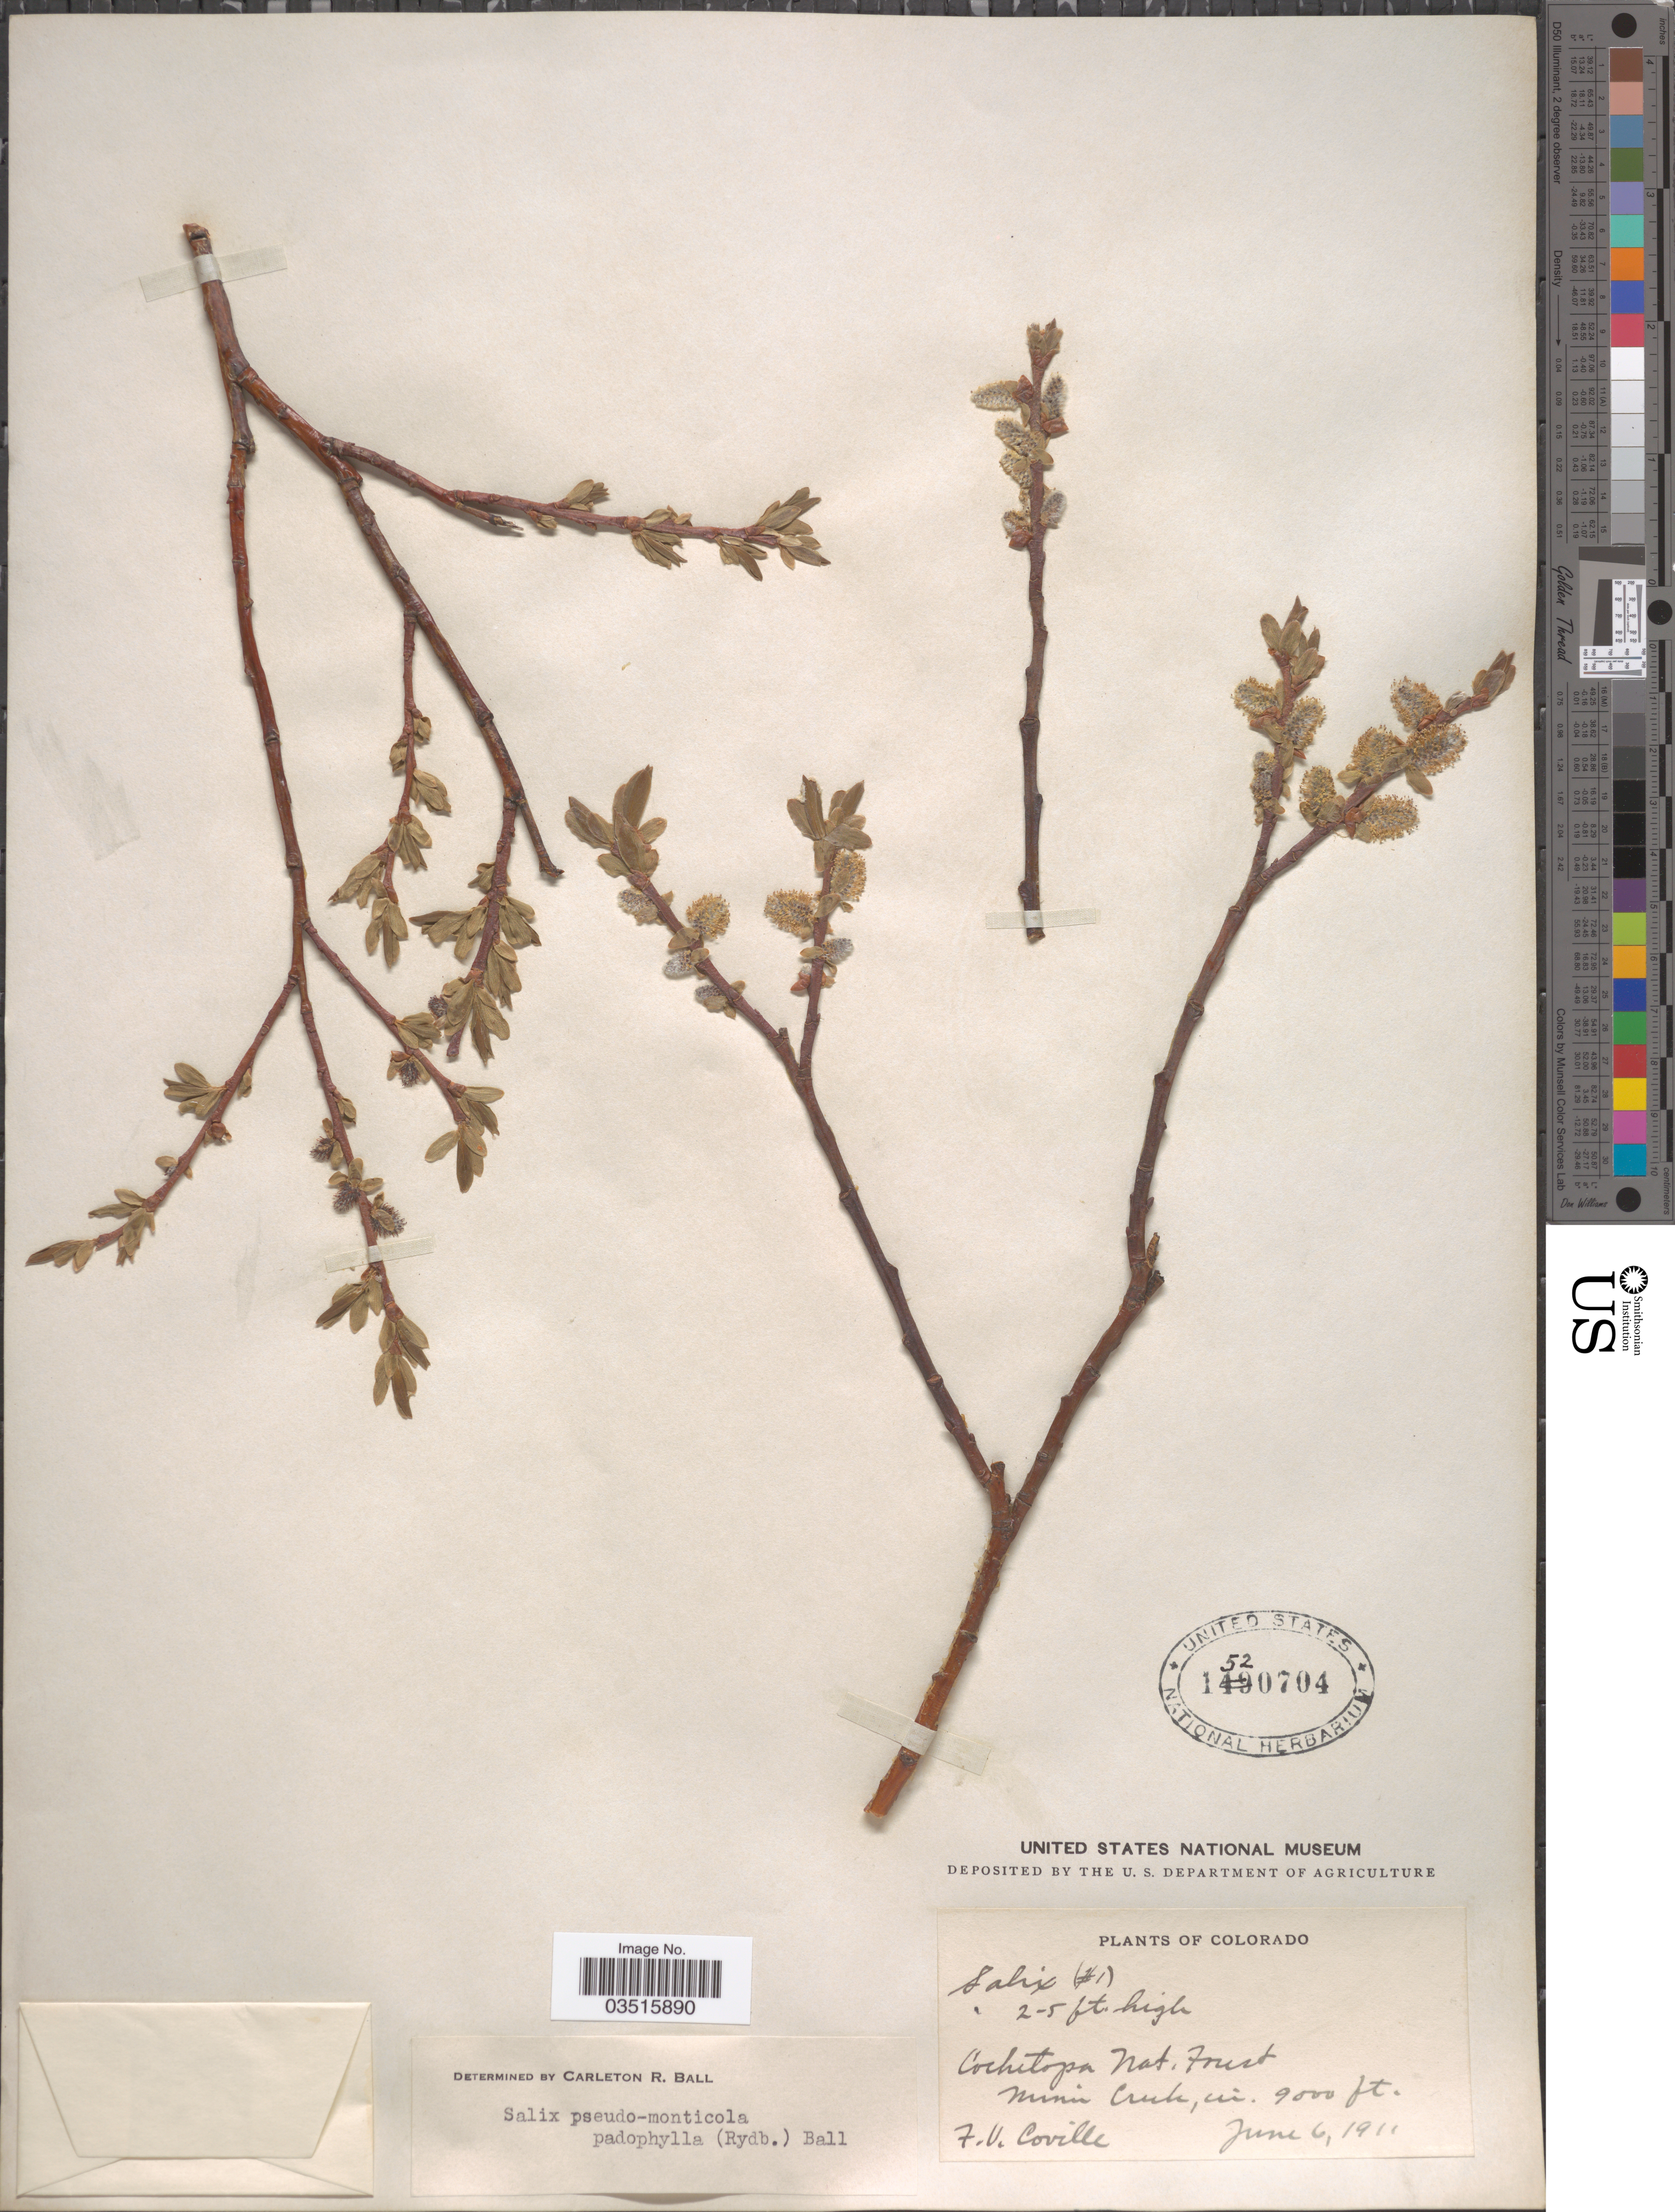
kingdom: Plantae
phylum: Tracheophyta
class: Magnoliopsida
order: Malpighiales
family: Salicaceae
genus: Salix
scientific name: Salix monticola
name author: Bebb.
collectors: F. V. Coville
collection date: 1911-06-06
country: United States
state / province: Colorado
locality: Cochetopa Nat. Forest, Mina Creek.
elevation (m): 2743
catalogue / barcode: US 1520904